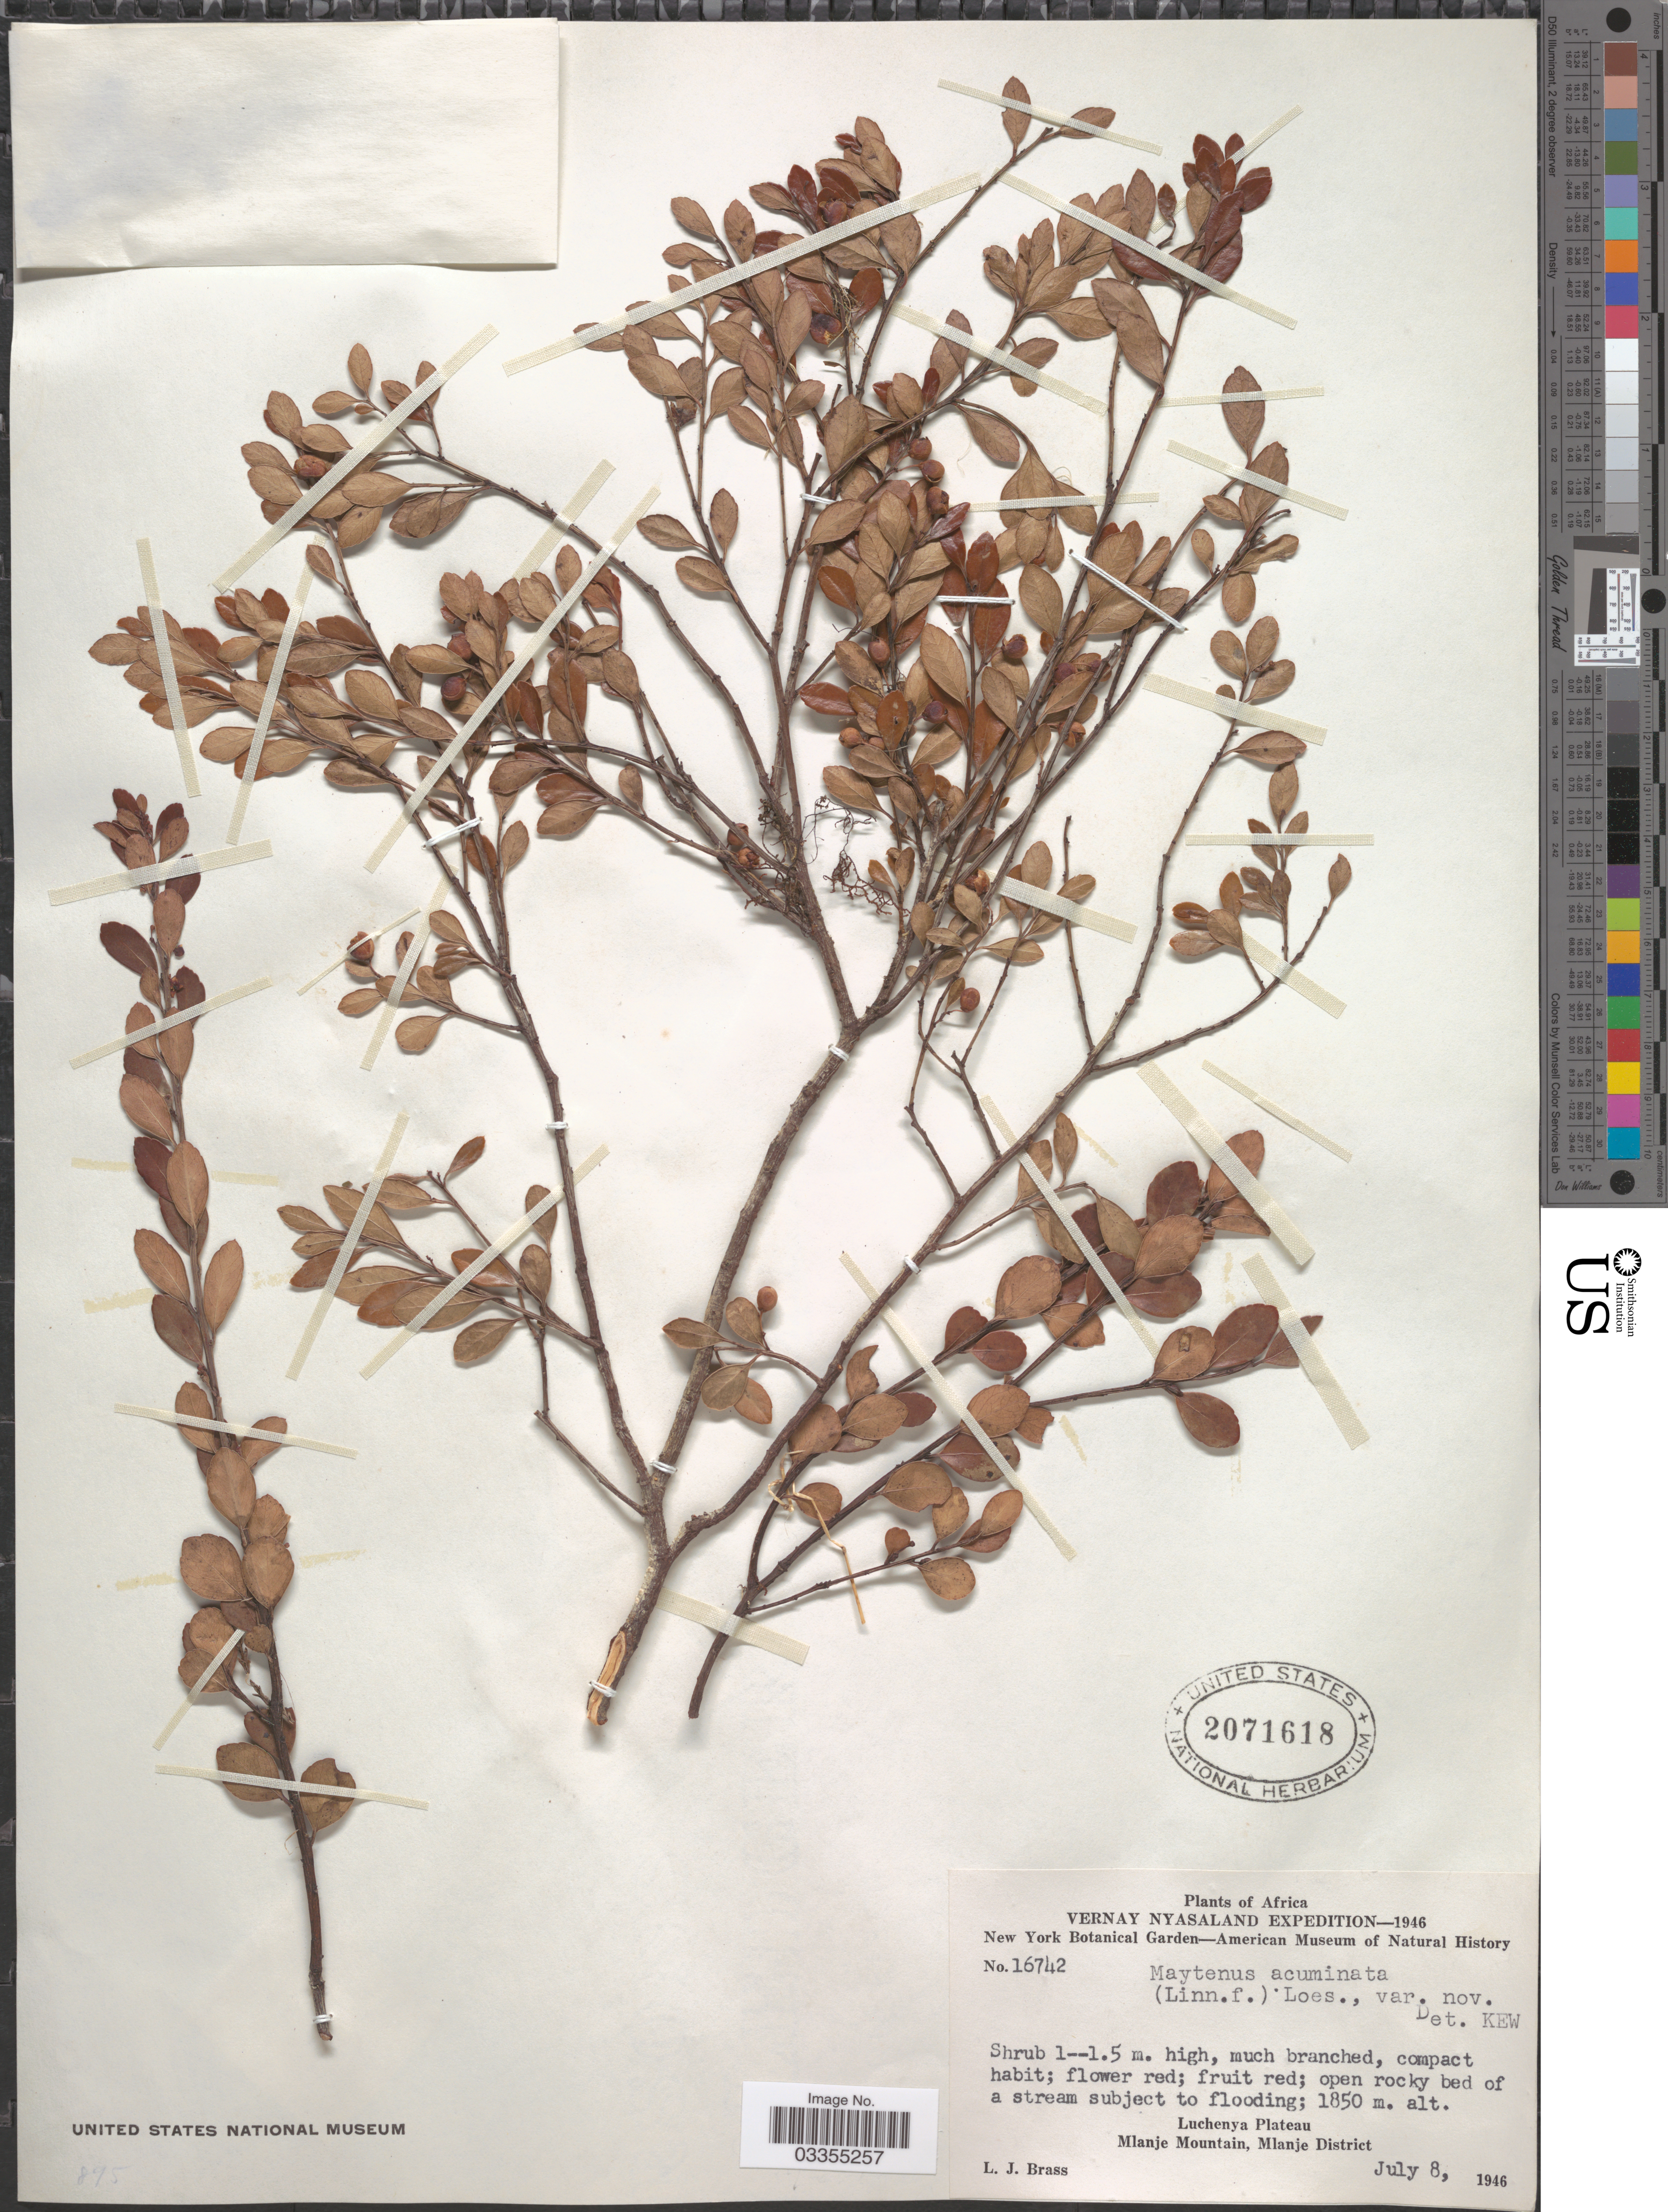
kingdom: Plantae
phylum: Tracheophyta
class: Magnoliopsida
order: Celastrales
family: Celastraceae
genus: Maytenus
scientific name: Maytenus acuminata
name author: (L. f.) Loes.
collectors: L. J. Brass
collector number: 16742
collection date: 1946-07-08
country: Malawi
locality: Vernay Nyasaland. Luchenya Plateau, Mlanje Mountain, Mlanje District.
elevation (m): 1850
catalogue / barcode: US 2071618